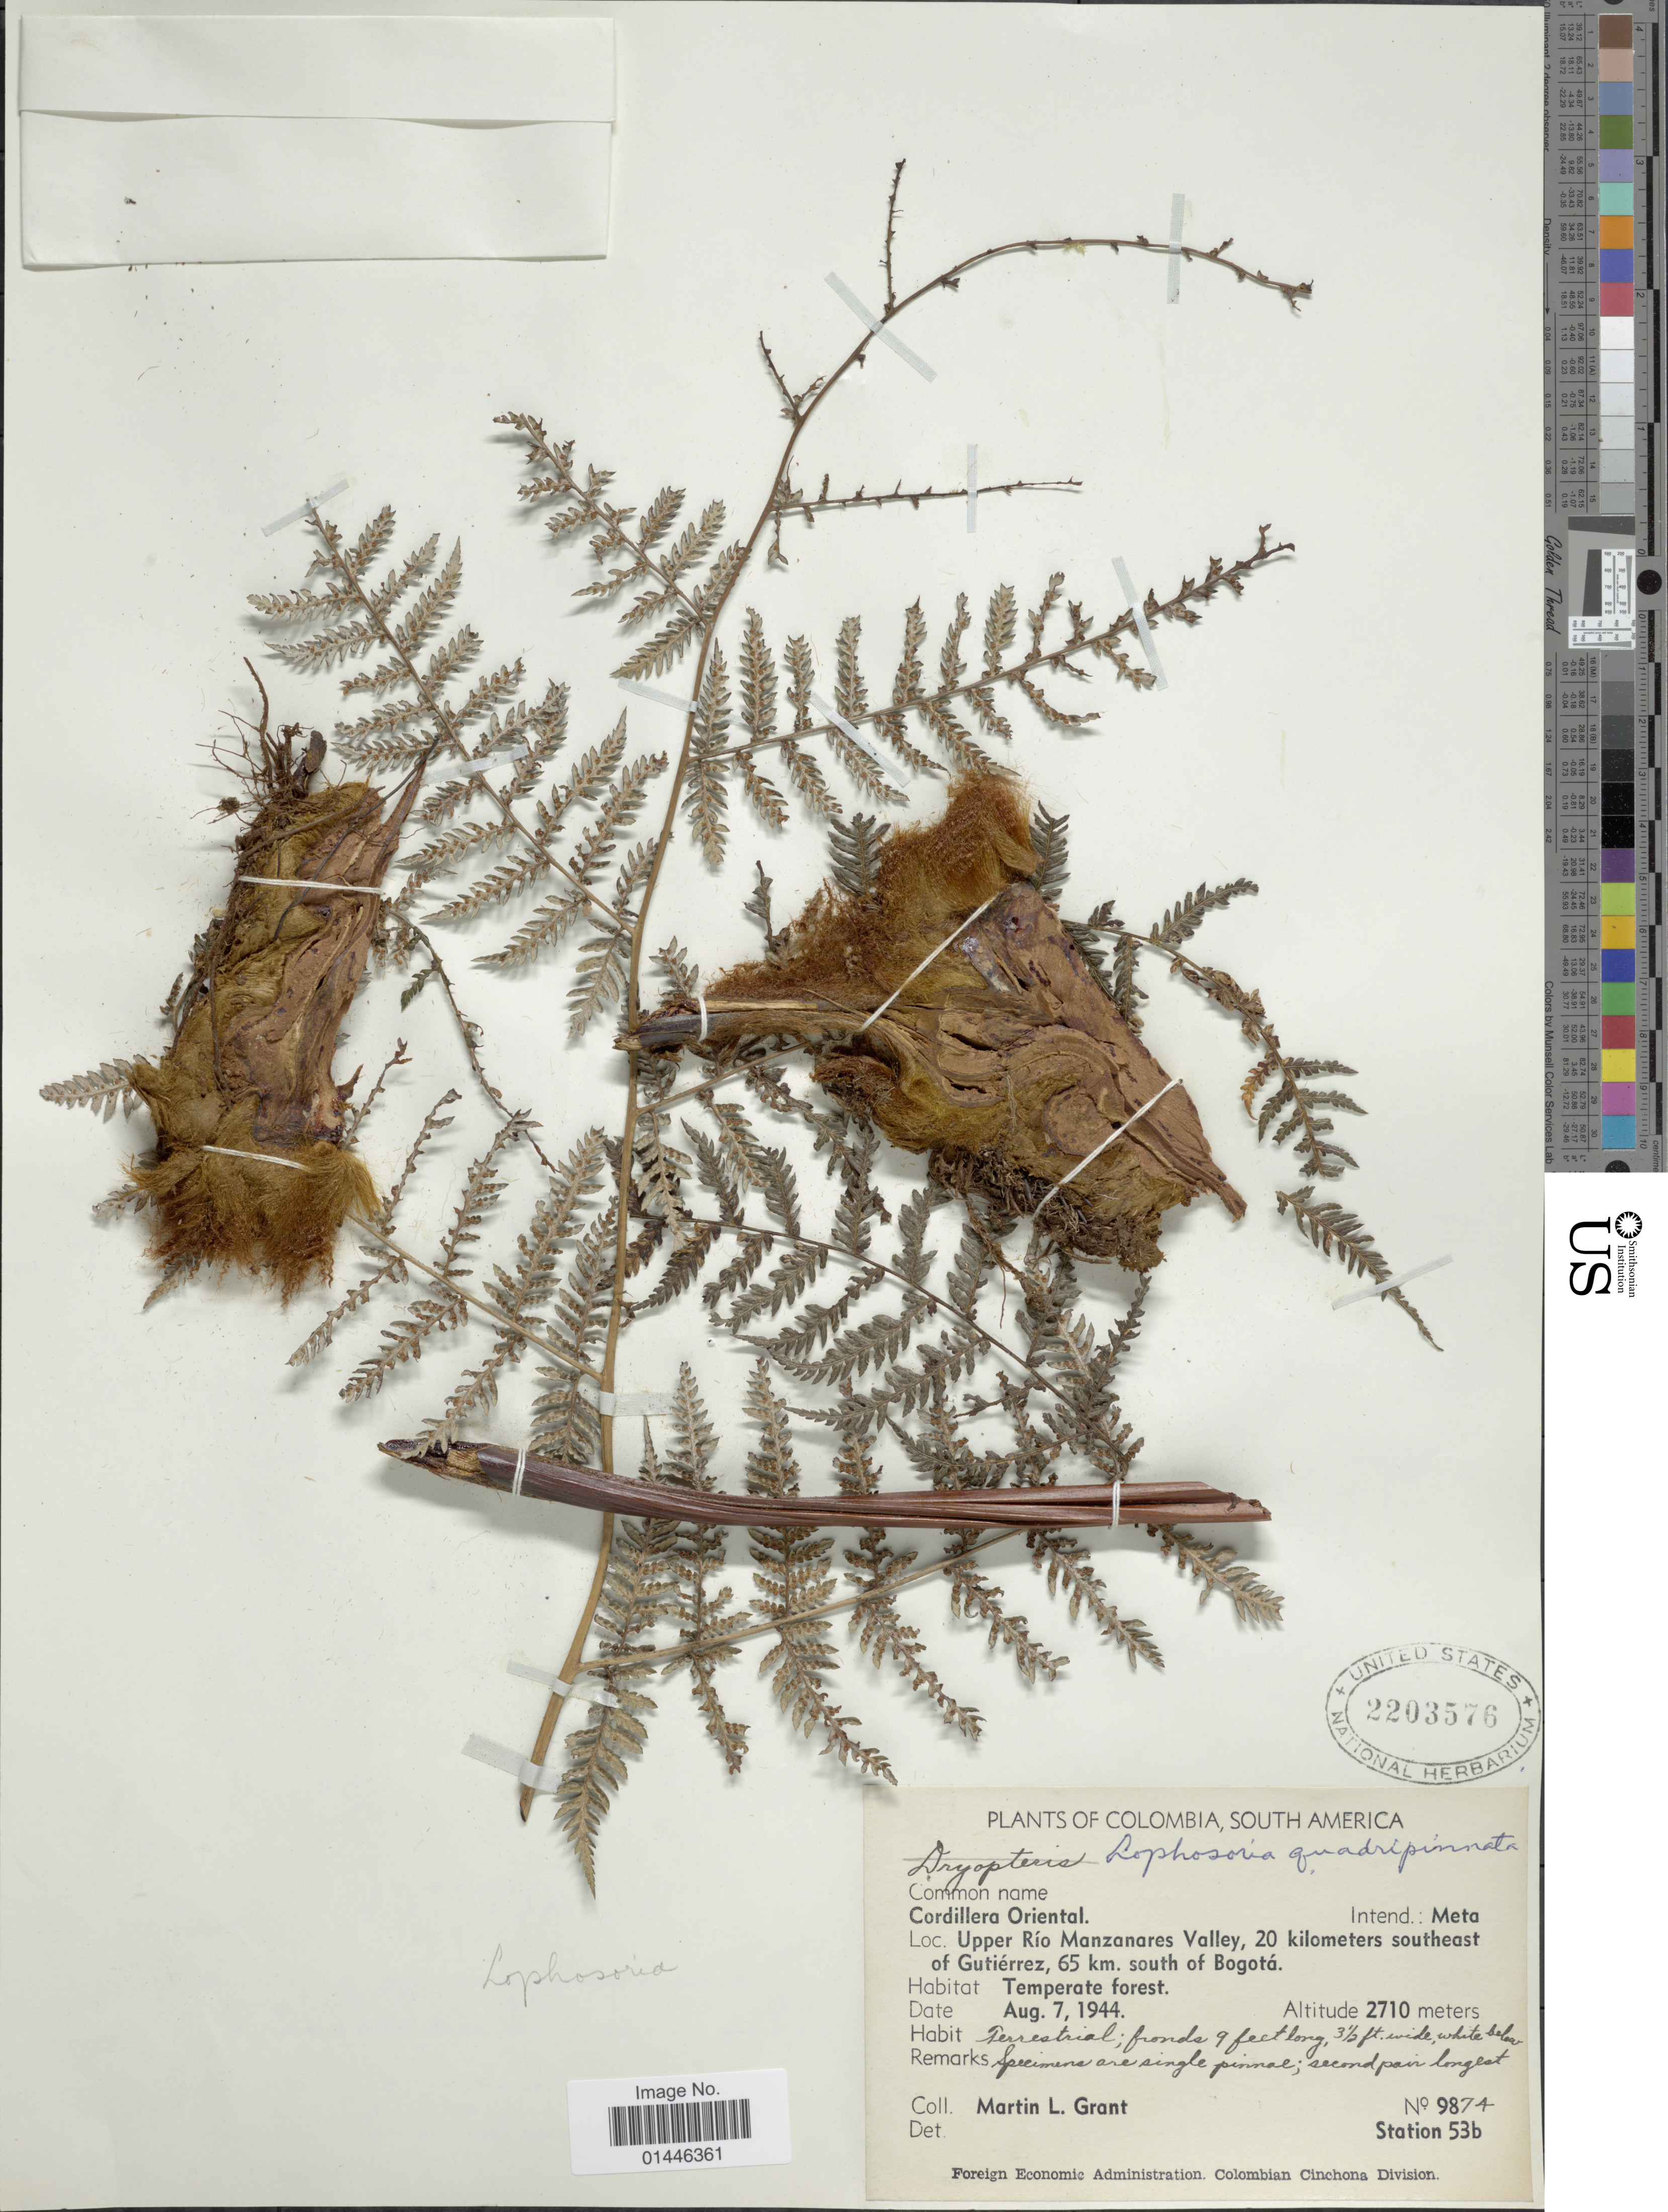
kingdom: Plantae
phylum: Tracheophyta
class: Polypodiopsida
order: Cyatheales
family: Dicksoniaceae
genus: Lophosoria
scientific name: Lophosoria quadripinnata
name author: (J.F. Gmel.) C. Chr.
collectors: M. L. Grant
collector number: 9874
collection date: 1944-08-07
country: Colombia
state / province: Meta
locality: Cordillera Oriental. Upper Río Manzanares Valley, 20 kilometers southeast of Gutiérrez, 65 km. south of Bogotá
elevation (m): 2710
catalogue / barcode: US 2203576